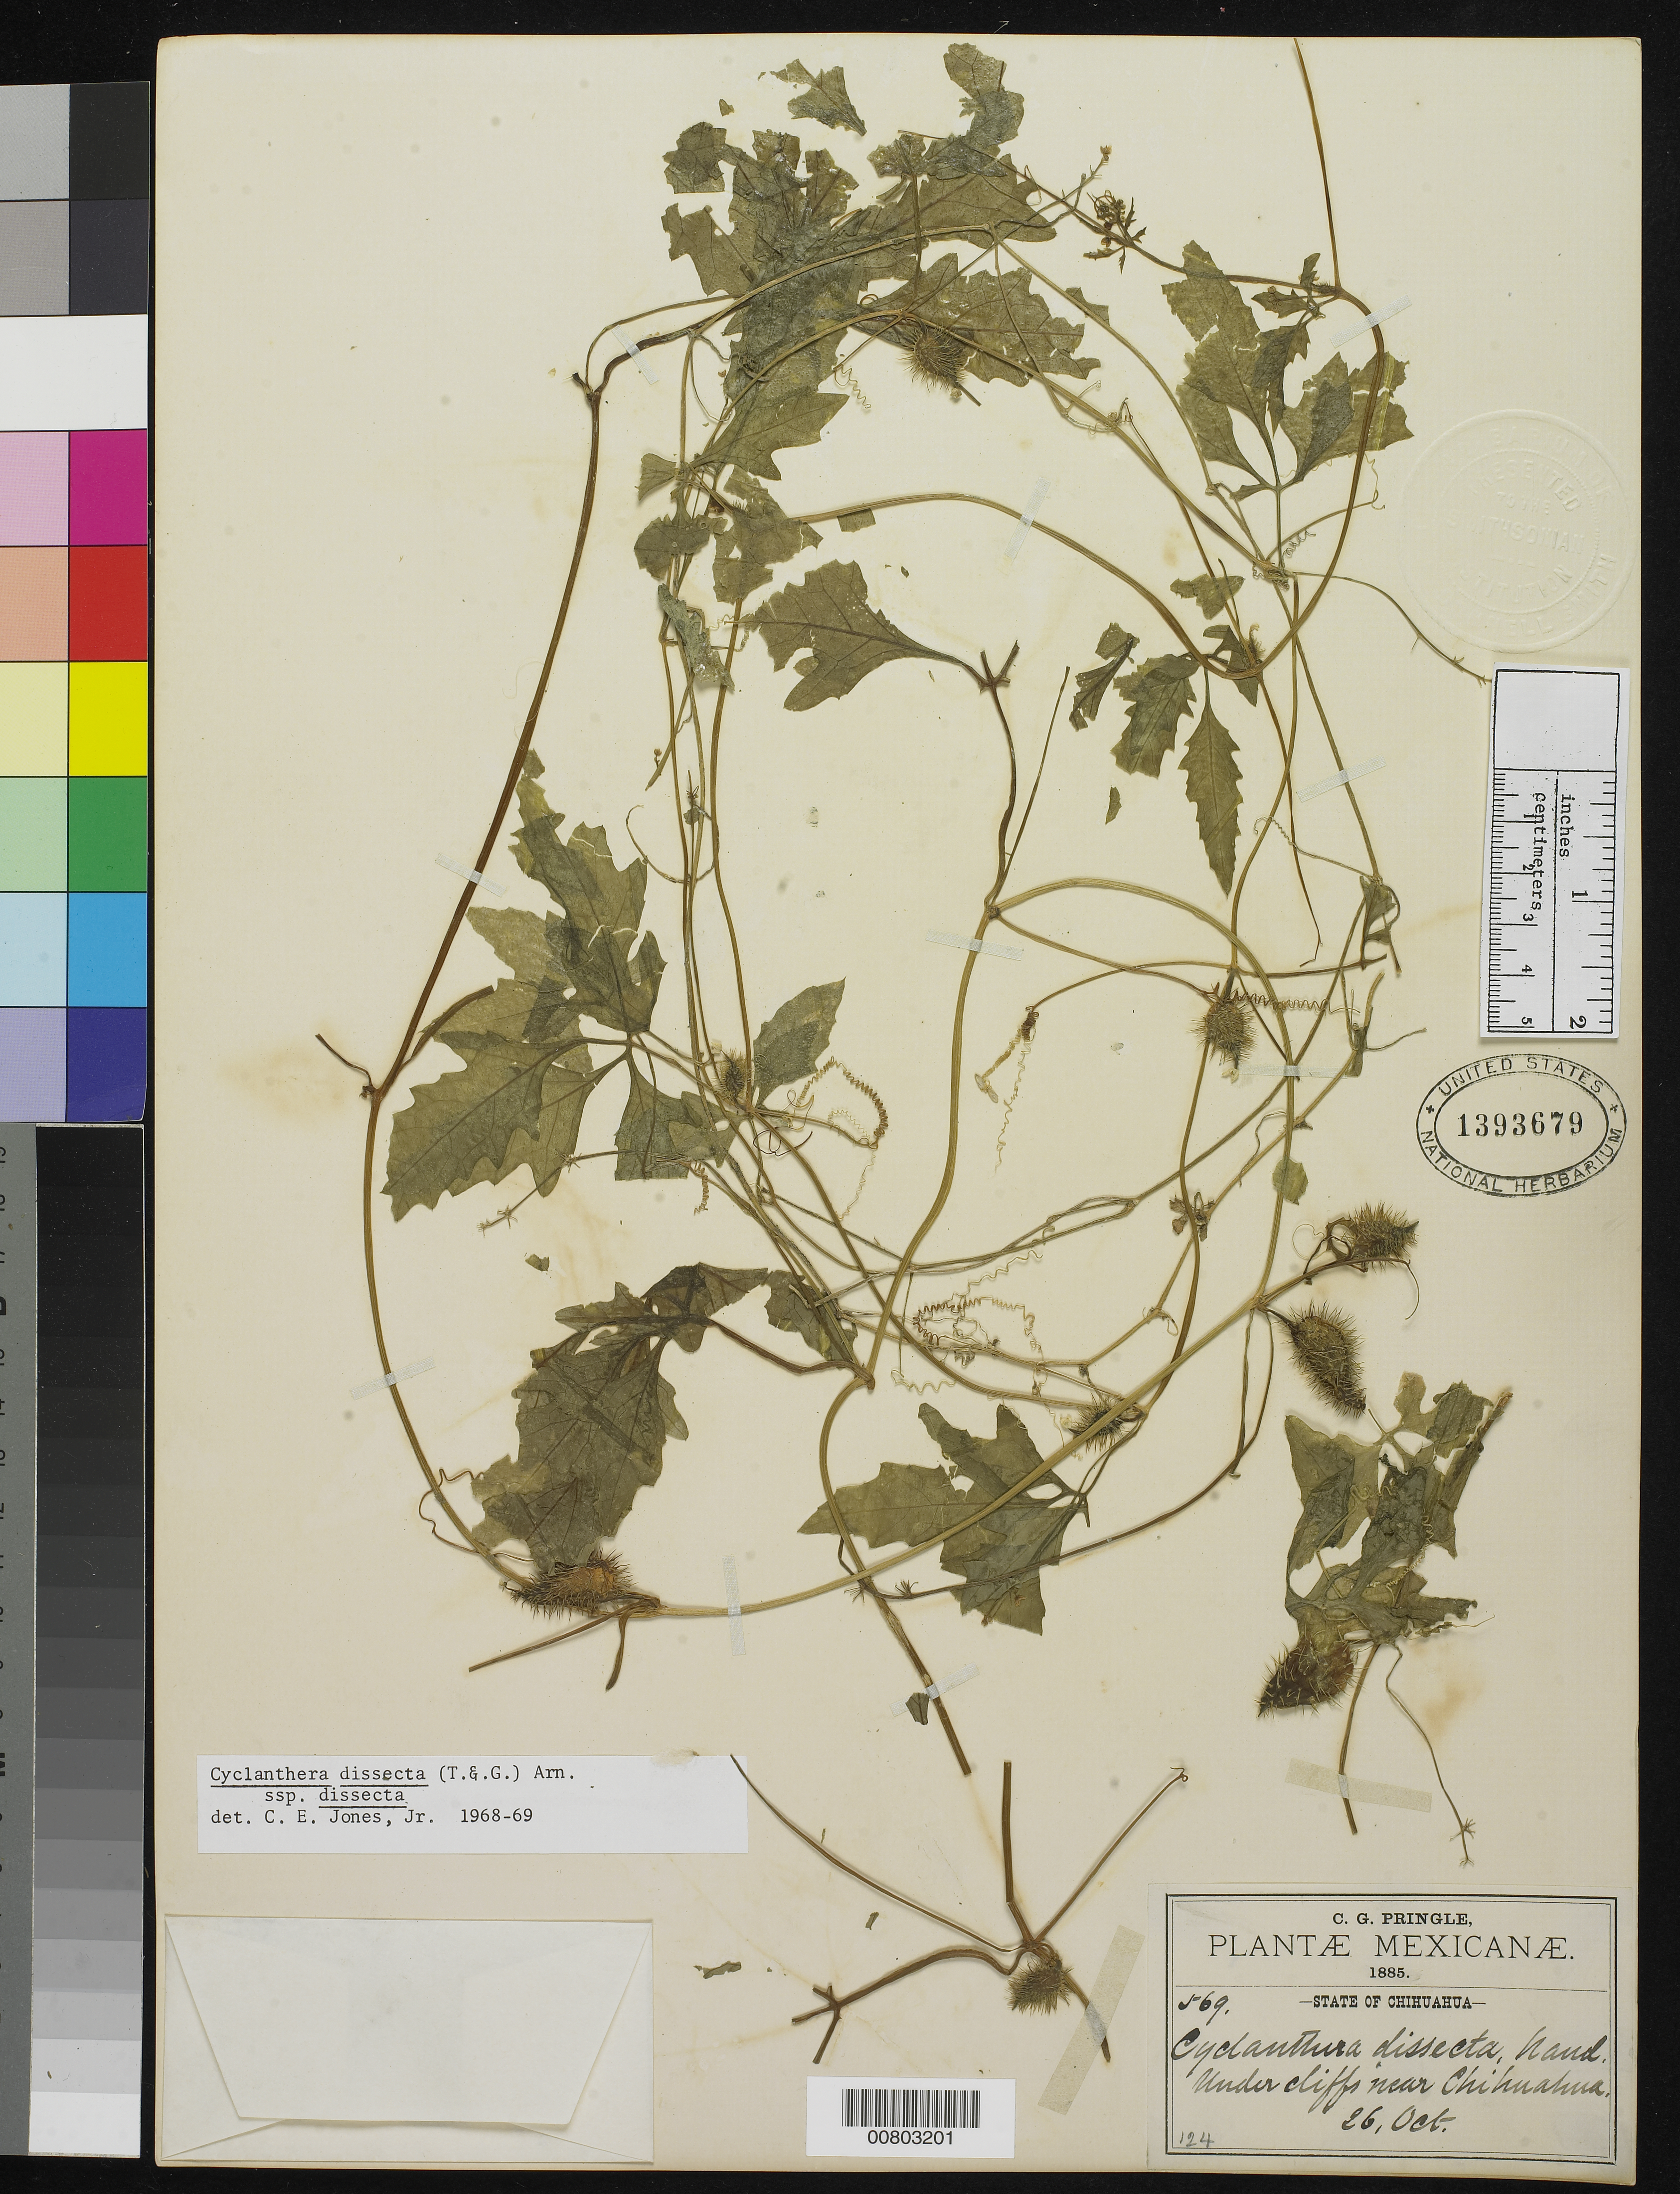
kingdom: Plantae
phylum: Tracheophyta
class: Magnoliopsida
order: Cucurbitales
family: Cucurbitaceae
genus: Cyclanthera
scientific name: Cyclanthera dissecta subsp. dissecta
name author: (Torr. & A. Gray) Arn.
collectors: C. G. Pringle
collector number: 569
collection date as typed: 26 Oct 1885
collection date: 1885-10-26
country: Mexico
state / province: Chihuahua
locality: Under cliffs near Chihuahua.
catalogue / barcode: US 1393679